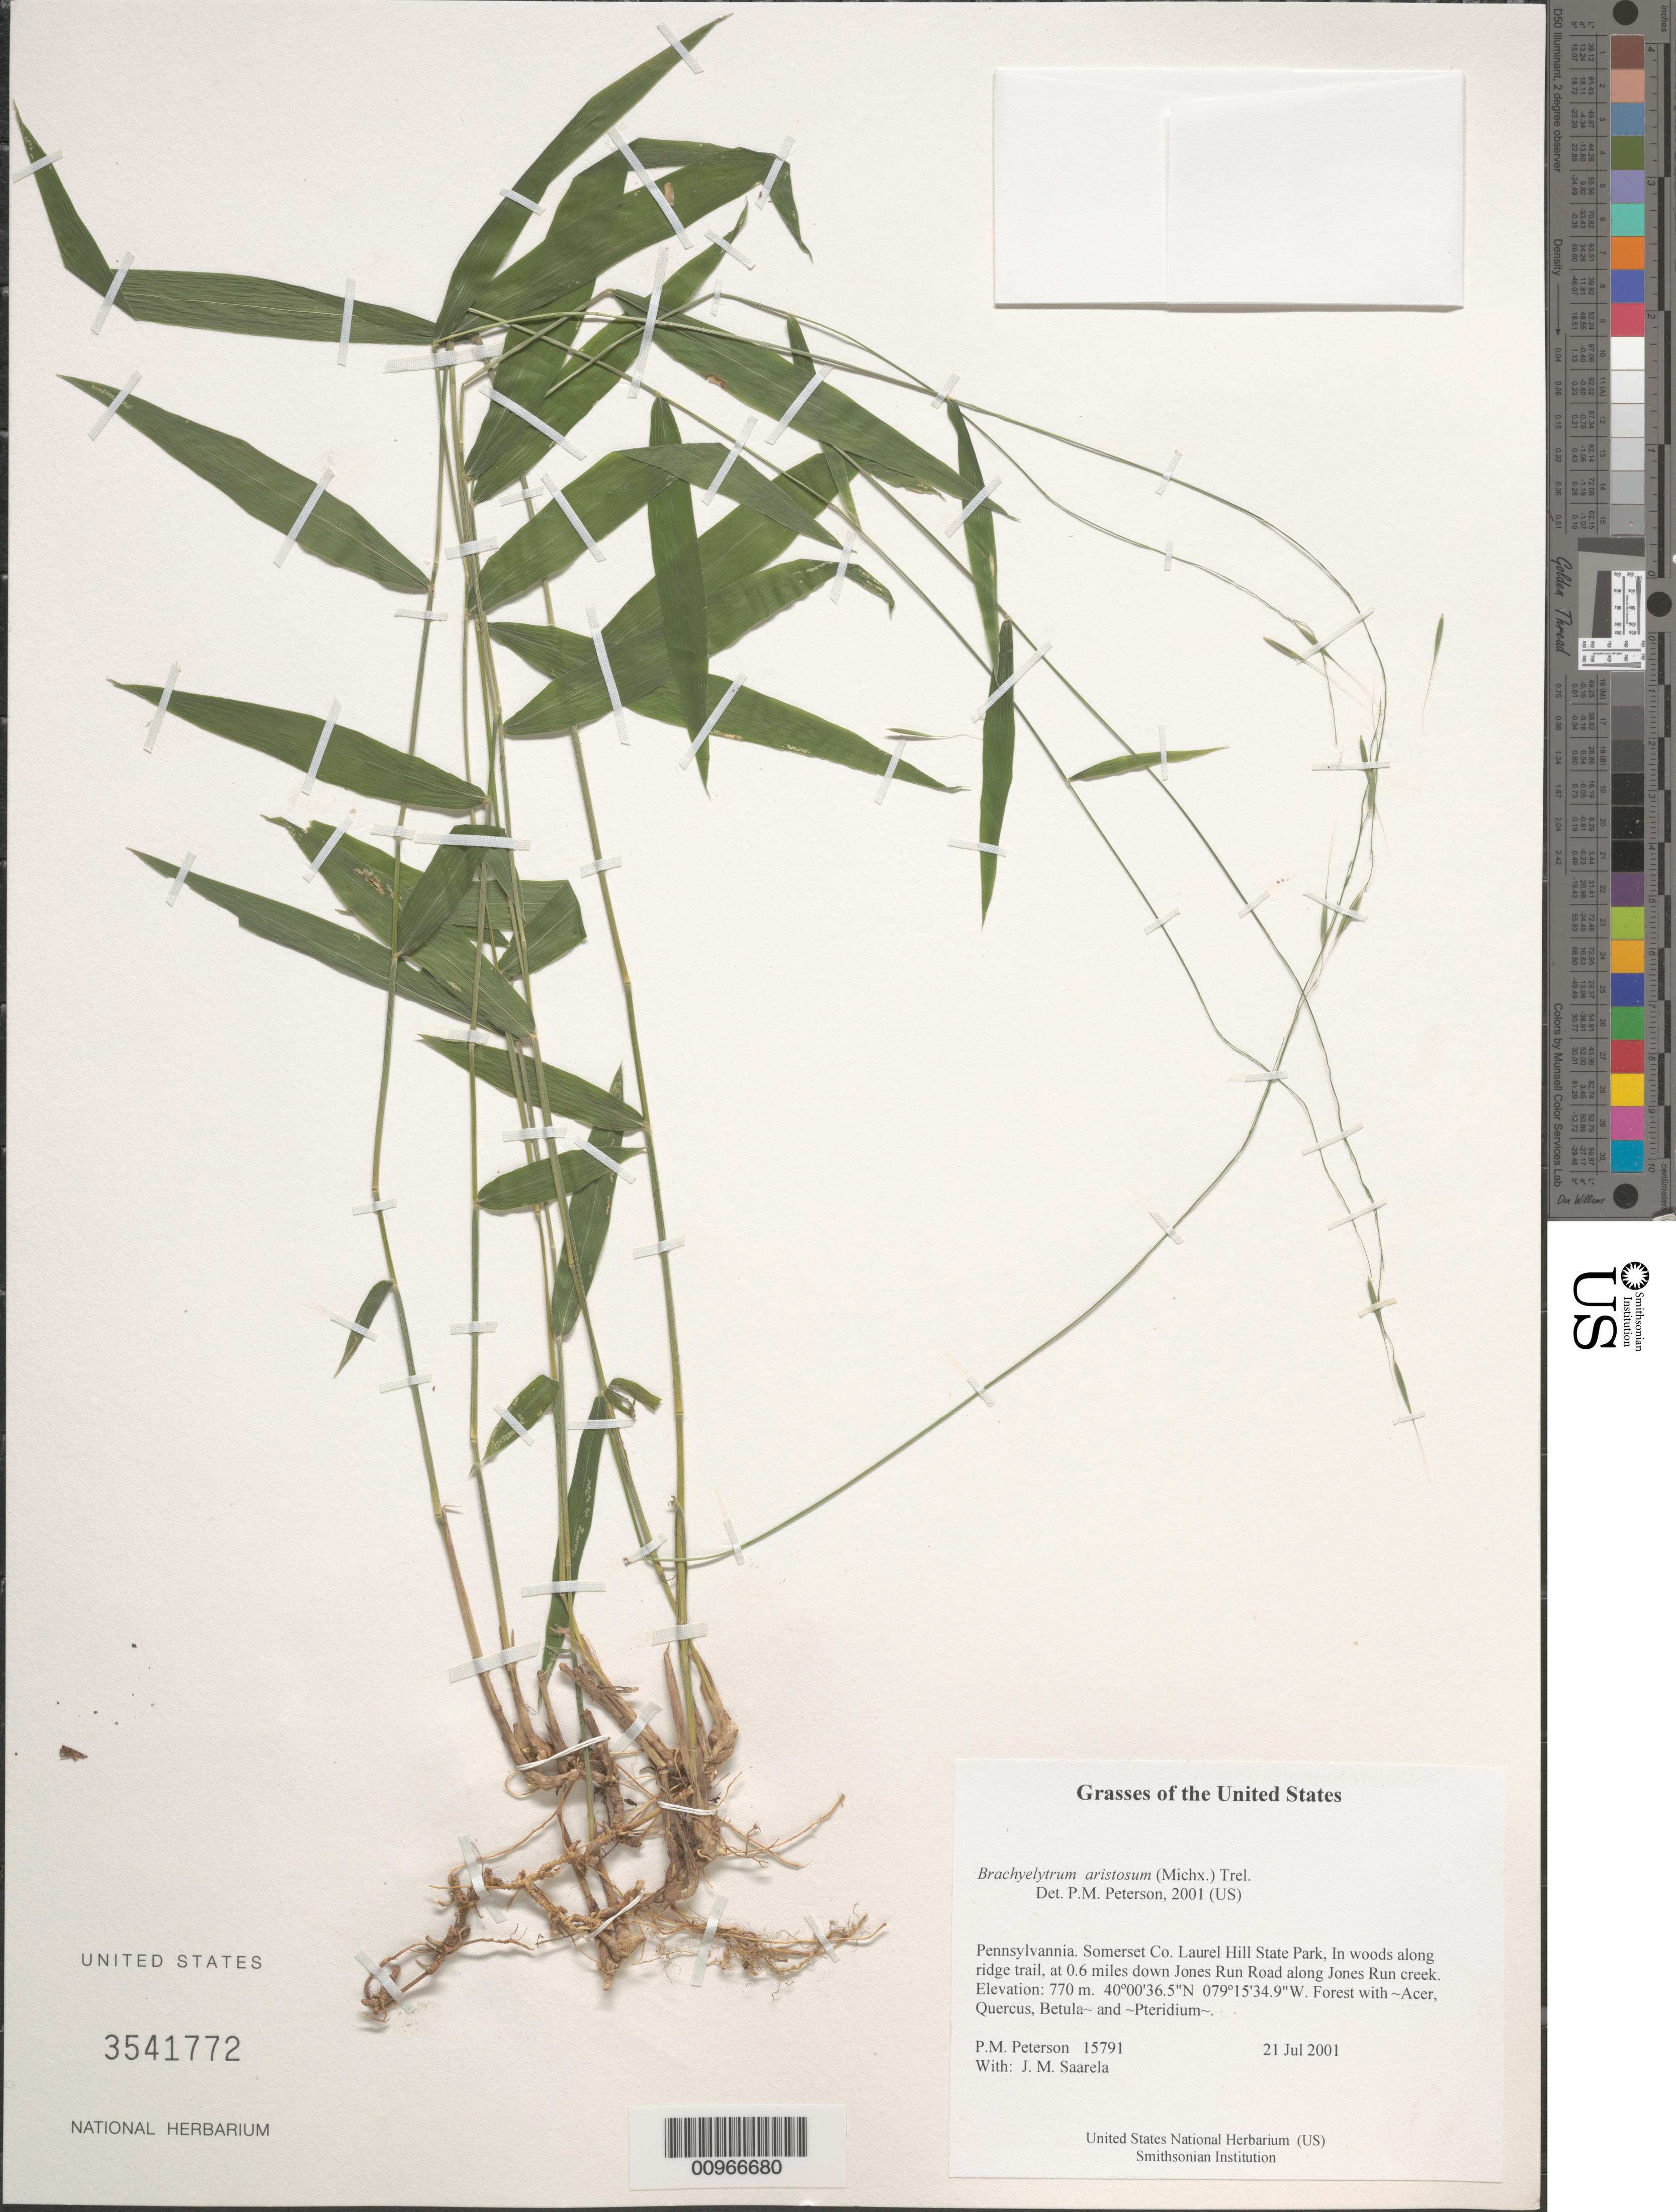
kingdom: Plantae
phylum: Tracheophyta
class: Liliopsida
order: Poales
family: Poaceae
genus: Brachyelytrum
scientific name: Brachyelytrum aristosum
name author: (Michx.) P. Beauv. ex Trel.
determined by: Peterson, Paul M., (BOT), Smithsonian Institution - National Museum of Natural History (UNITED STATES)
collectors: P. M. Peterson & J. Saarela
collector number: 15791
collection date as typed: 21 Jul 2001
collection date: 2001-07-21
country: United States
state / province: Pennsylvania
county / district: Somerset Co.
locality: Laurel Hill State Park, In woods along ridge trail, at 0.6 miles down Jones Run Road along Jones Run creek.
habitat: Forest with ~Acer, Quercus, Betula~ and ~Pteridium~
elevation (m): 770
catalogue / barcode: US 3541772